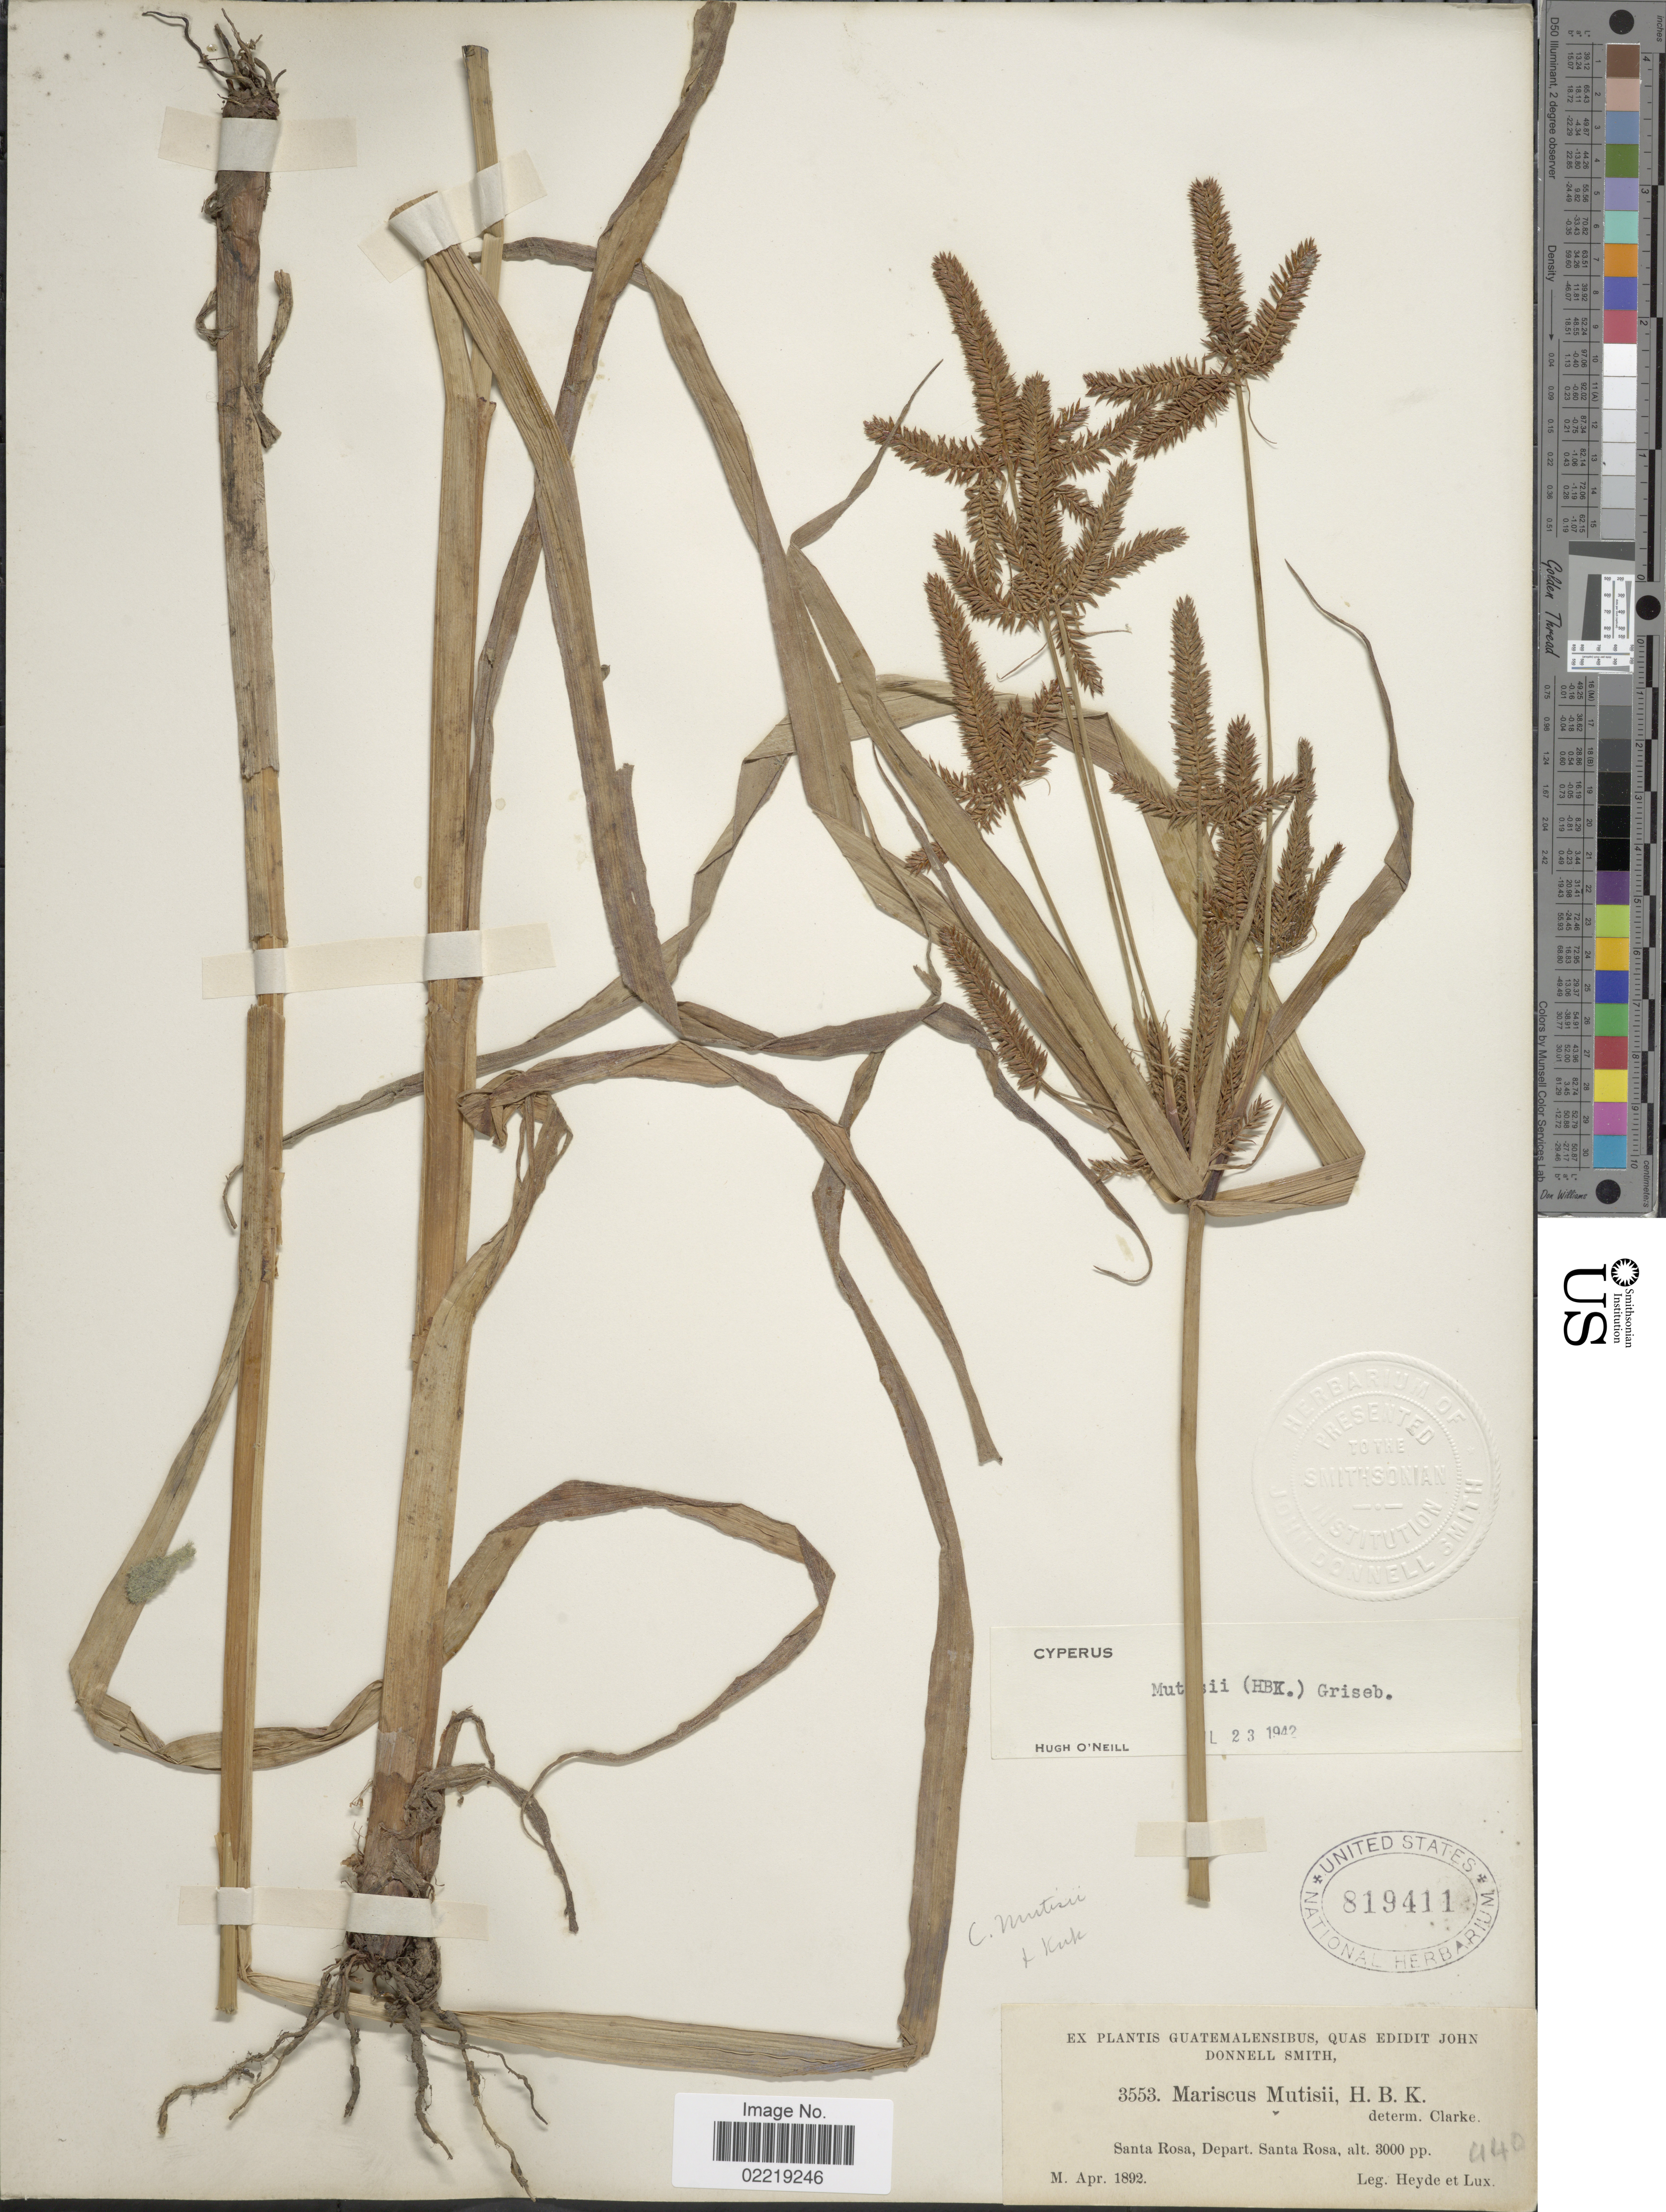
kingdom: Plantae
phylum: Tracheophyta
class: Liliopsida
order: Poales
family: Cyperaceae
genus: Cyperus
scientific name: Cyperus mutisii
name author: (Kunth) Andersson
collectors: Heyde & Lux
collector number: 3553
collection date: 1892-04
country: Guatemala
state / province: Santa Rosa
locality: Santa Rosa, Depart. Santa Rosa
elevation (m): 914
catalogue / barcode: US 819411